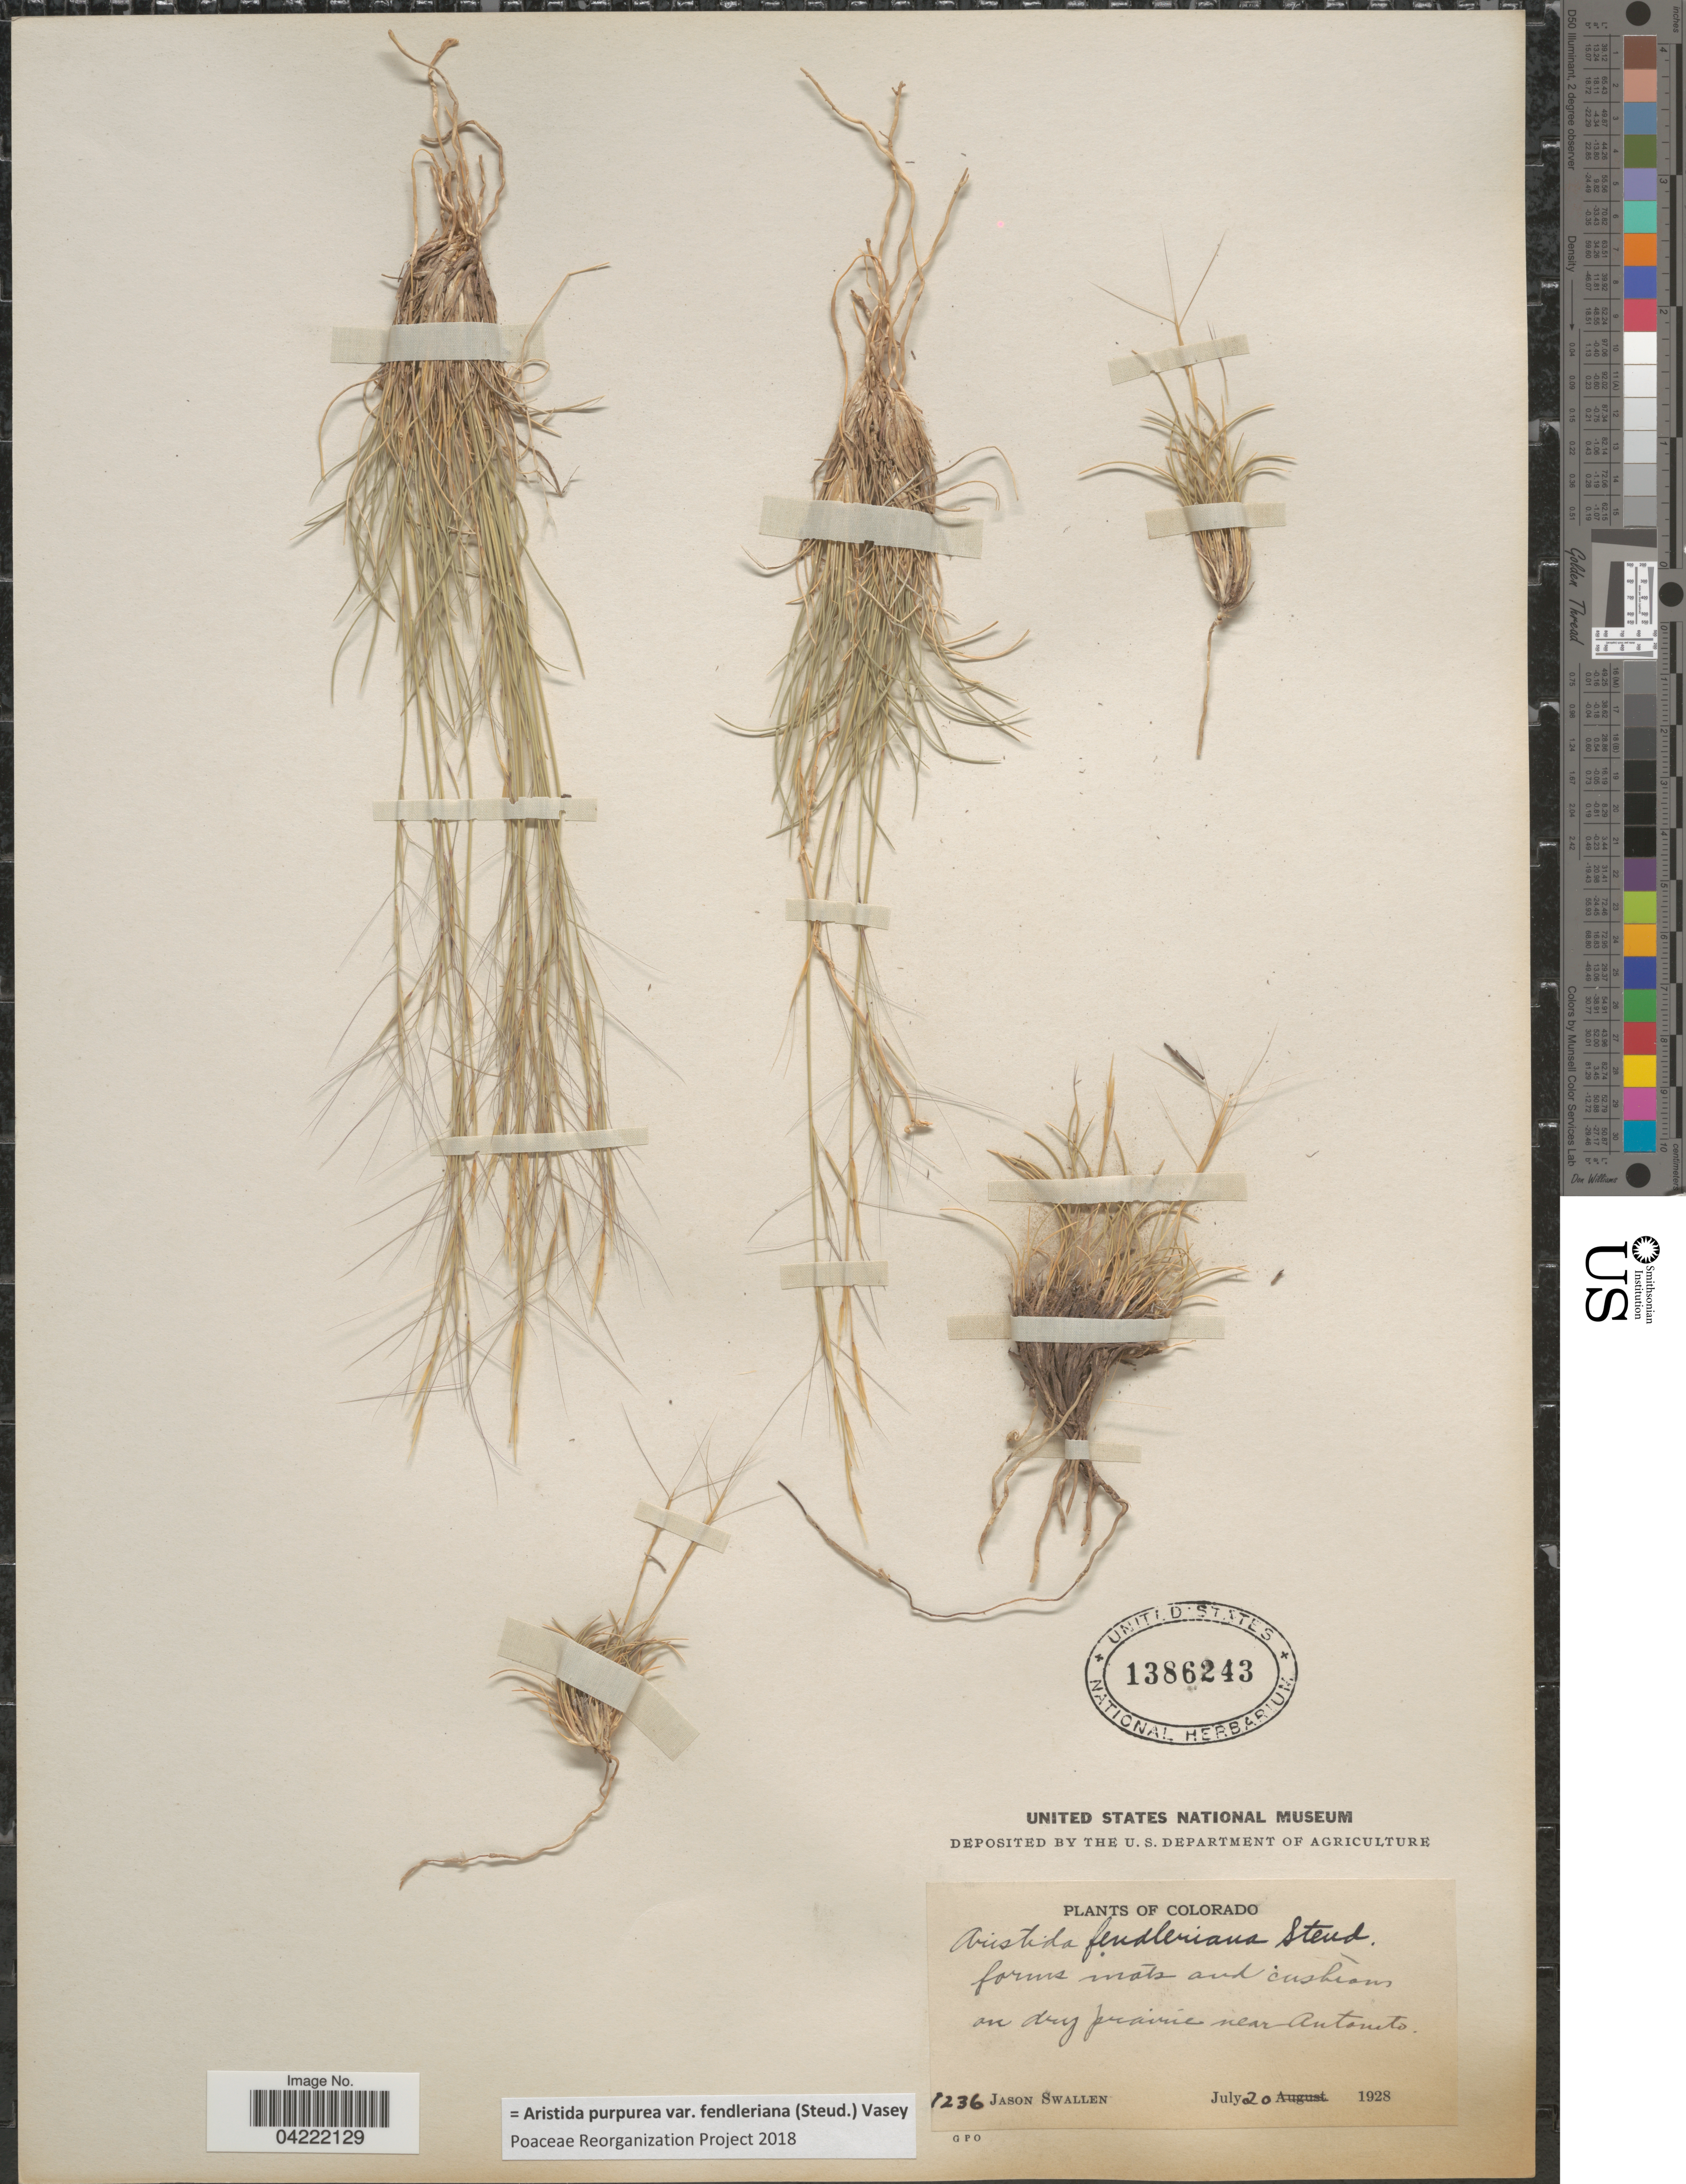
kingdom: Plantae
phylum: Tracheophyta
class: Liliopsida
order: Poales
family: Poaceae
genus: Aristida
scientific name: Aristida purpurea var. fendleriana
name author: (Steud.) Vasey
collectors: J. R. Swallen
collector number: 1236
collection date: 1928-07-20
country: United States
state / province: Colorado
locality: On dry prairie near Antonito.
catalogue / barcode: US 1386243